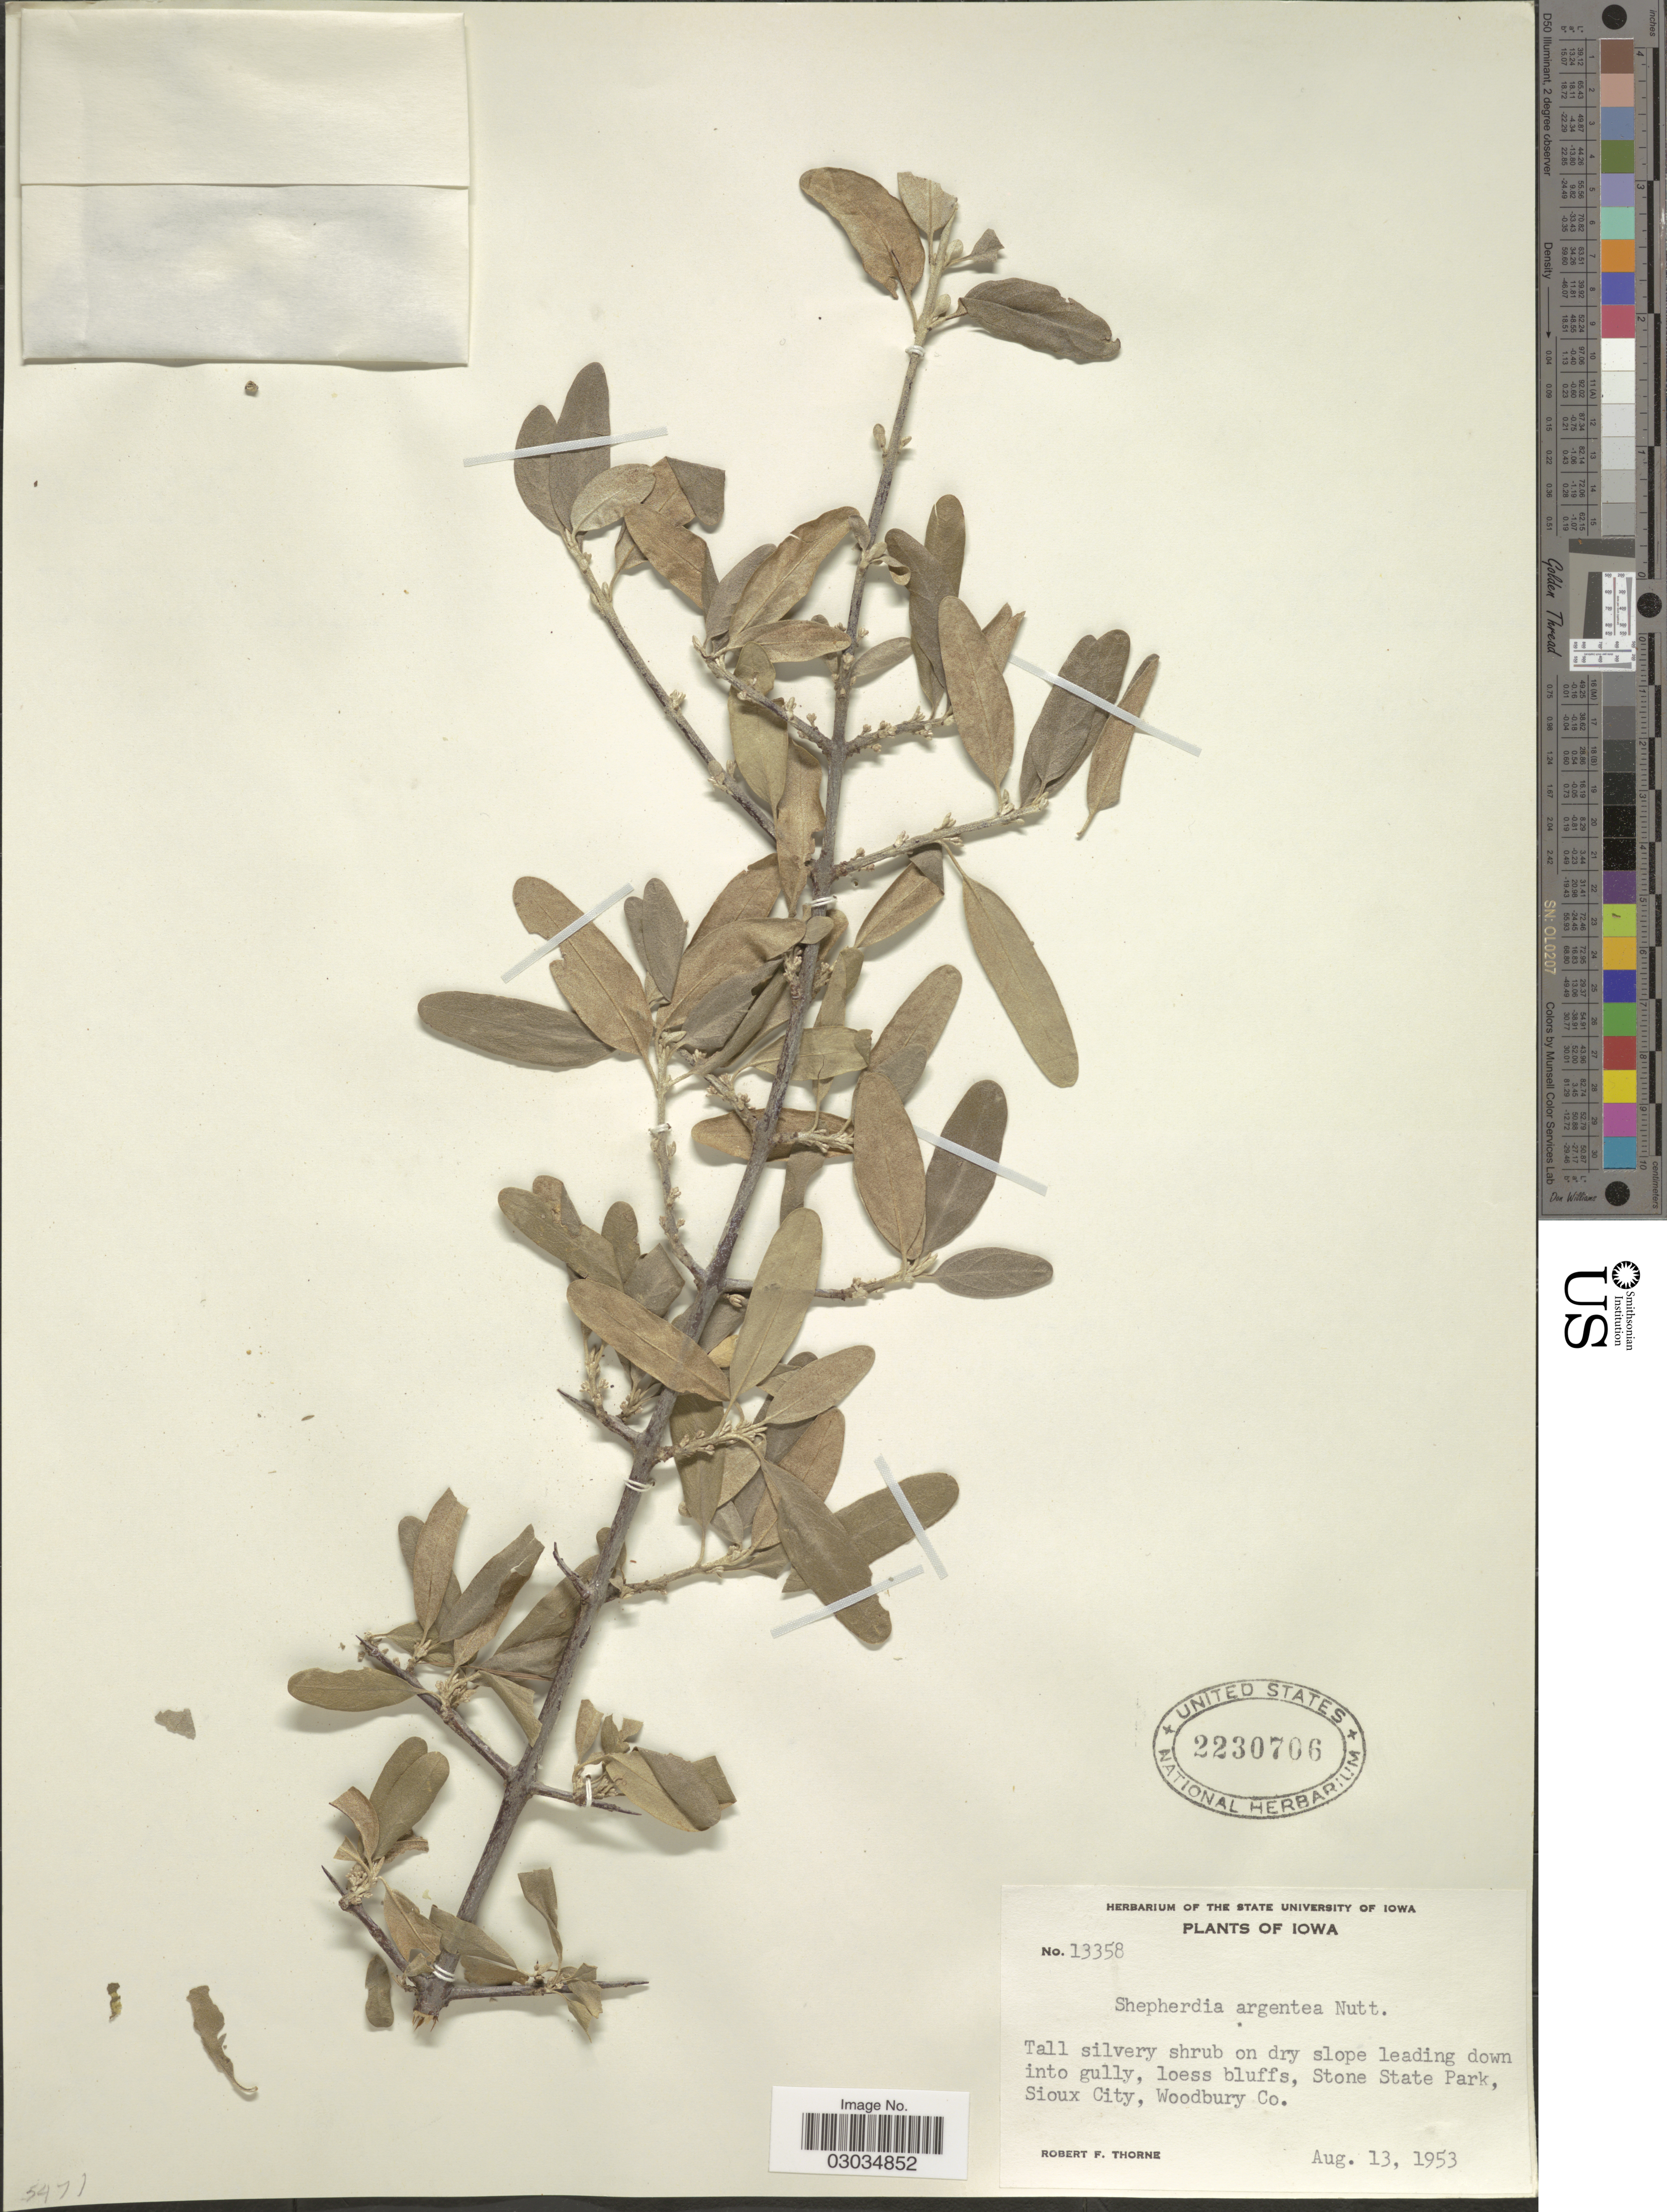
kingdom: Plantae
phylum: Tracheophyta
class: Magnoliopsida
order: Rosales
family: Elaeagnaceae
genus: Shepherdia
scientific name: Shepherdia argentea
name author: (Pursh) Nutt.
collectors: R. F. Thorne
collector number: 13358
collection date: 1953-08-13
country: United States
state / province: Iowa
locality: Stone State Park, Sioux City, Woodbury Co.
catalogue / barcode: US 2230706